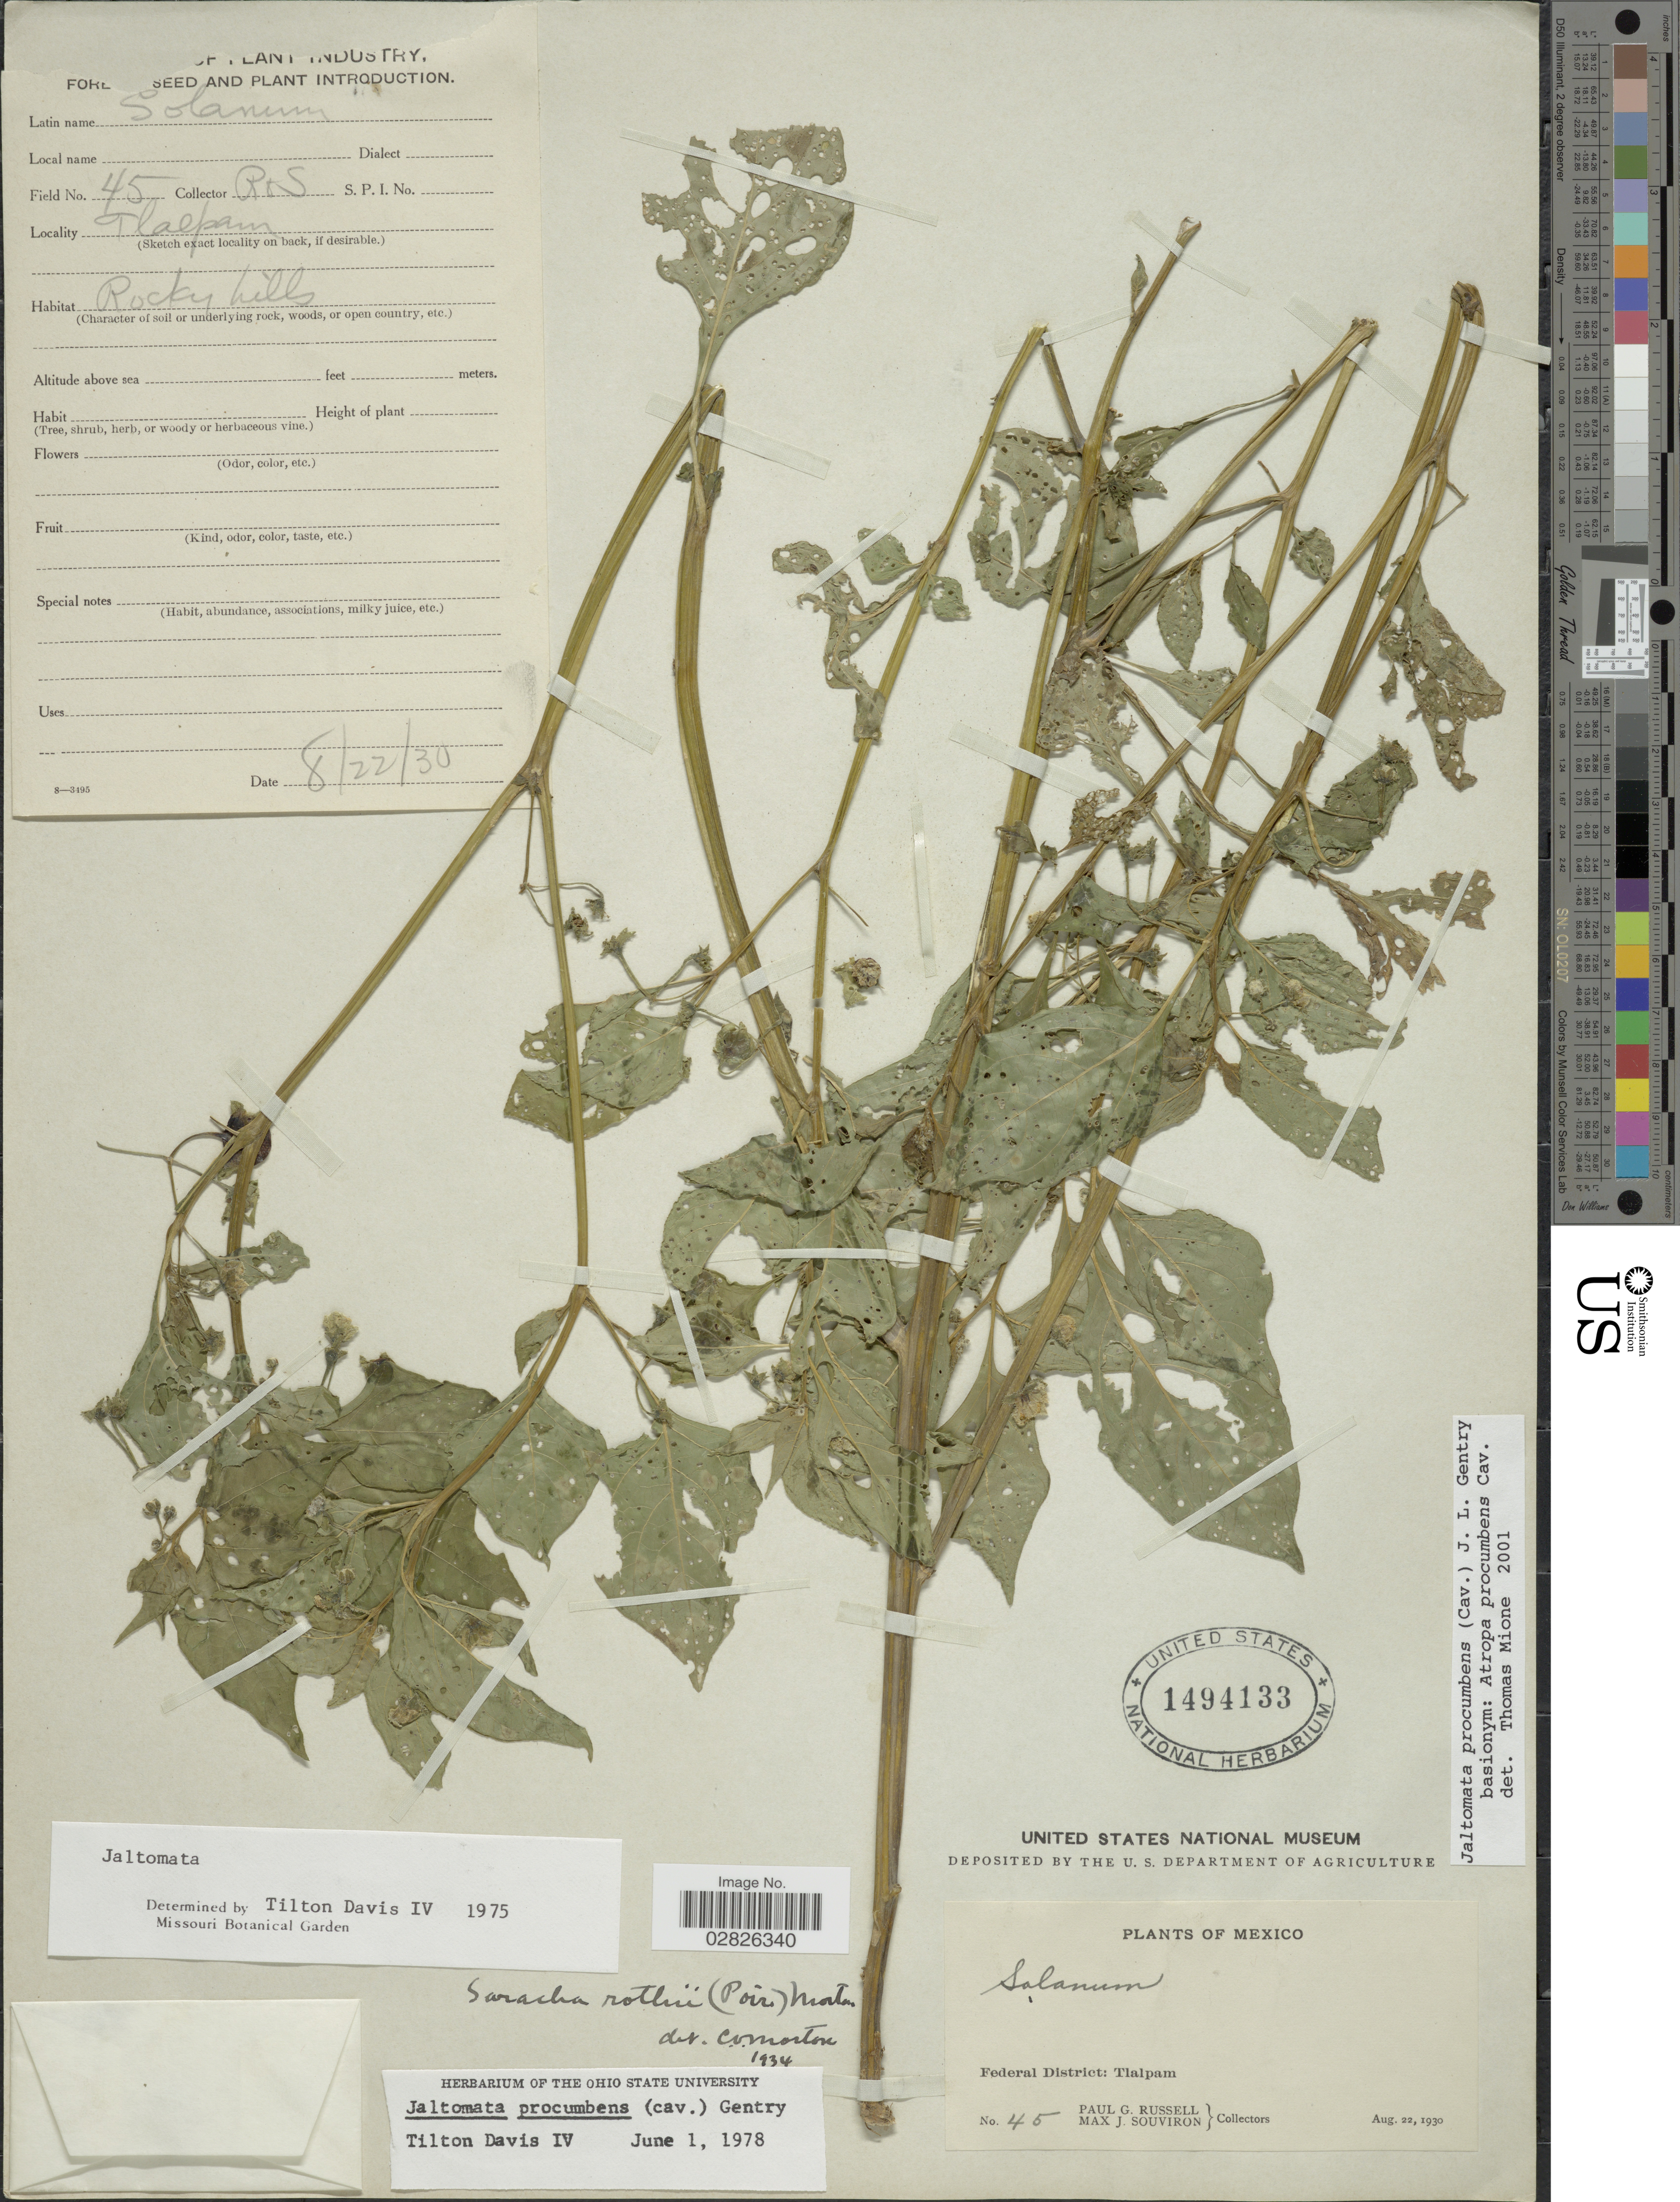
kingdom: Plantae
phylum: Tracheophyta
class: Magnoliopsida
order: Solanales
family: Solanaceae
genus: Jaltomata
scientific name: Jaltomata procumbens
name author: (Cav.) J.L. Gentry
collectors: P. G. Russell & M. J. Souviron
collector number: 45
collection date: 1930-08-22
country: Mexico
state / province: Distrito Federal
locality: Federal District: Tlalpam.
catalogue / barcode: US 1494133